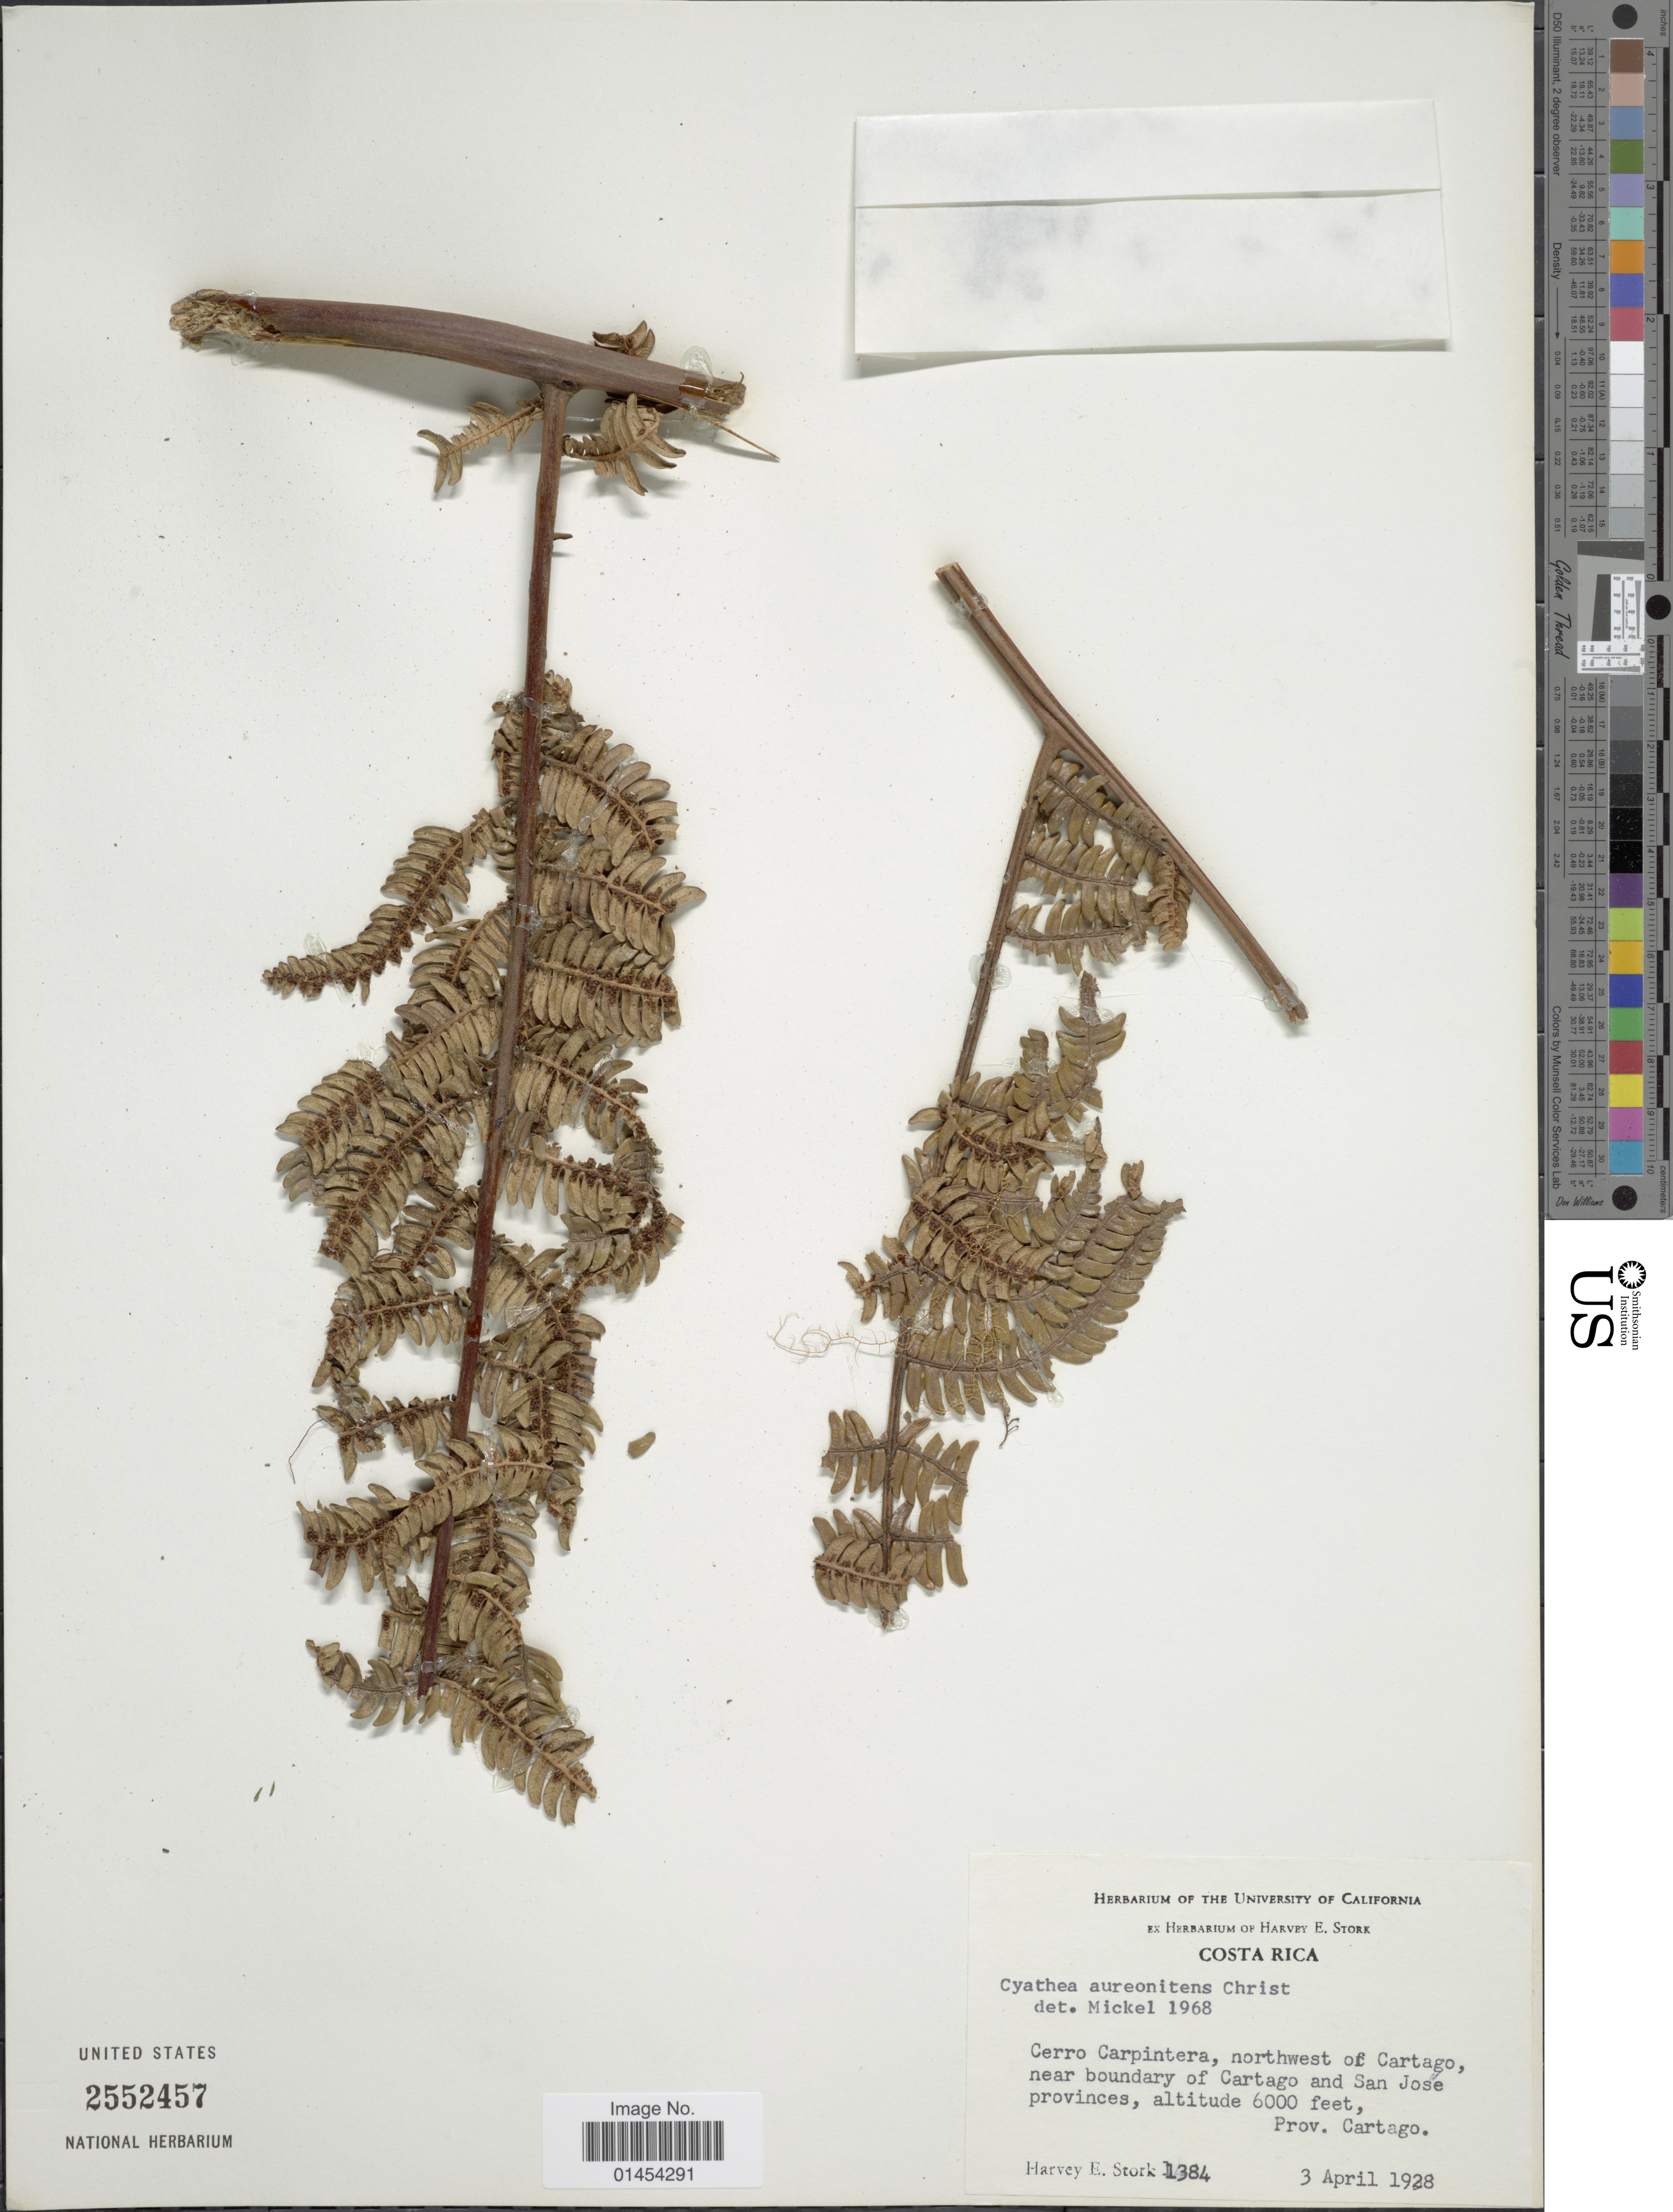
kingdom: Plantae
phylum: Tracheophyta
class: Polypodiopsida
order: Cyatheales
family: Cyatheaceae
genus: Alsophila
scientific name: Alsophila cuspidata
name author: (Kunze) D.S. Conant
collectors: H. E. Stork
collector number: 1384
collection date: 1928-04-03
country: Costa Rica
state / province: Cartago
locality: Cerro Carpintera, northwest of Cartago, near boundary of Cartago and San Jose provinces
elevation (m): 1829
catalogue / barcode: US 2552457